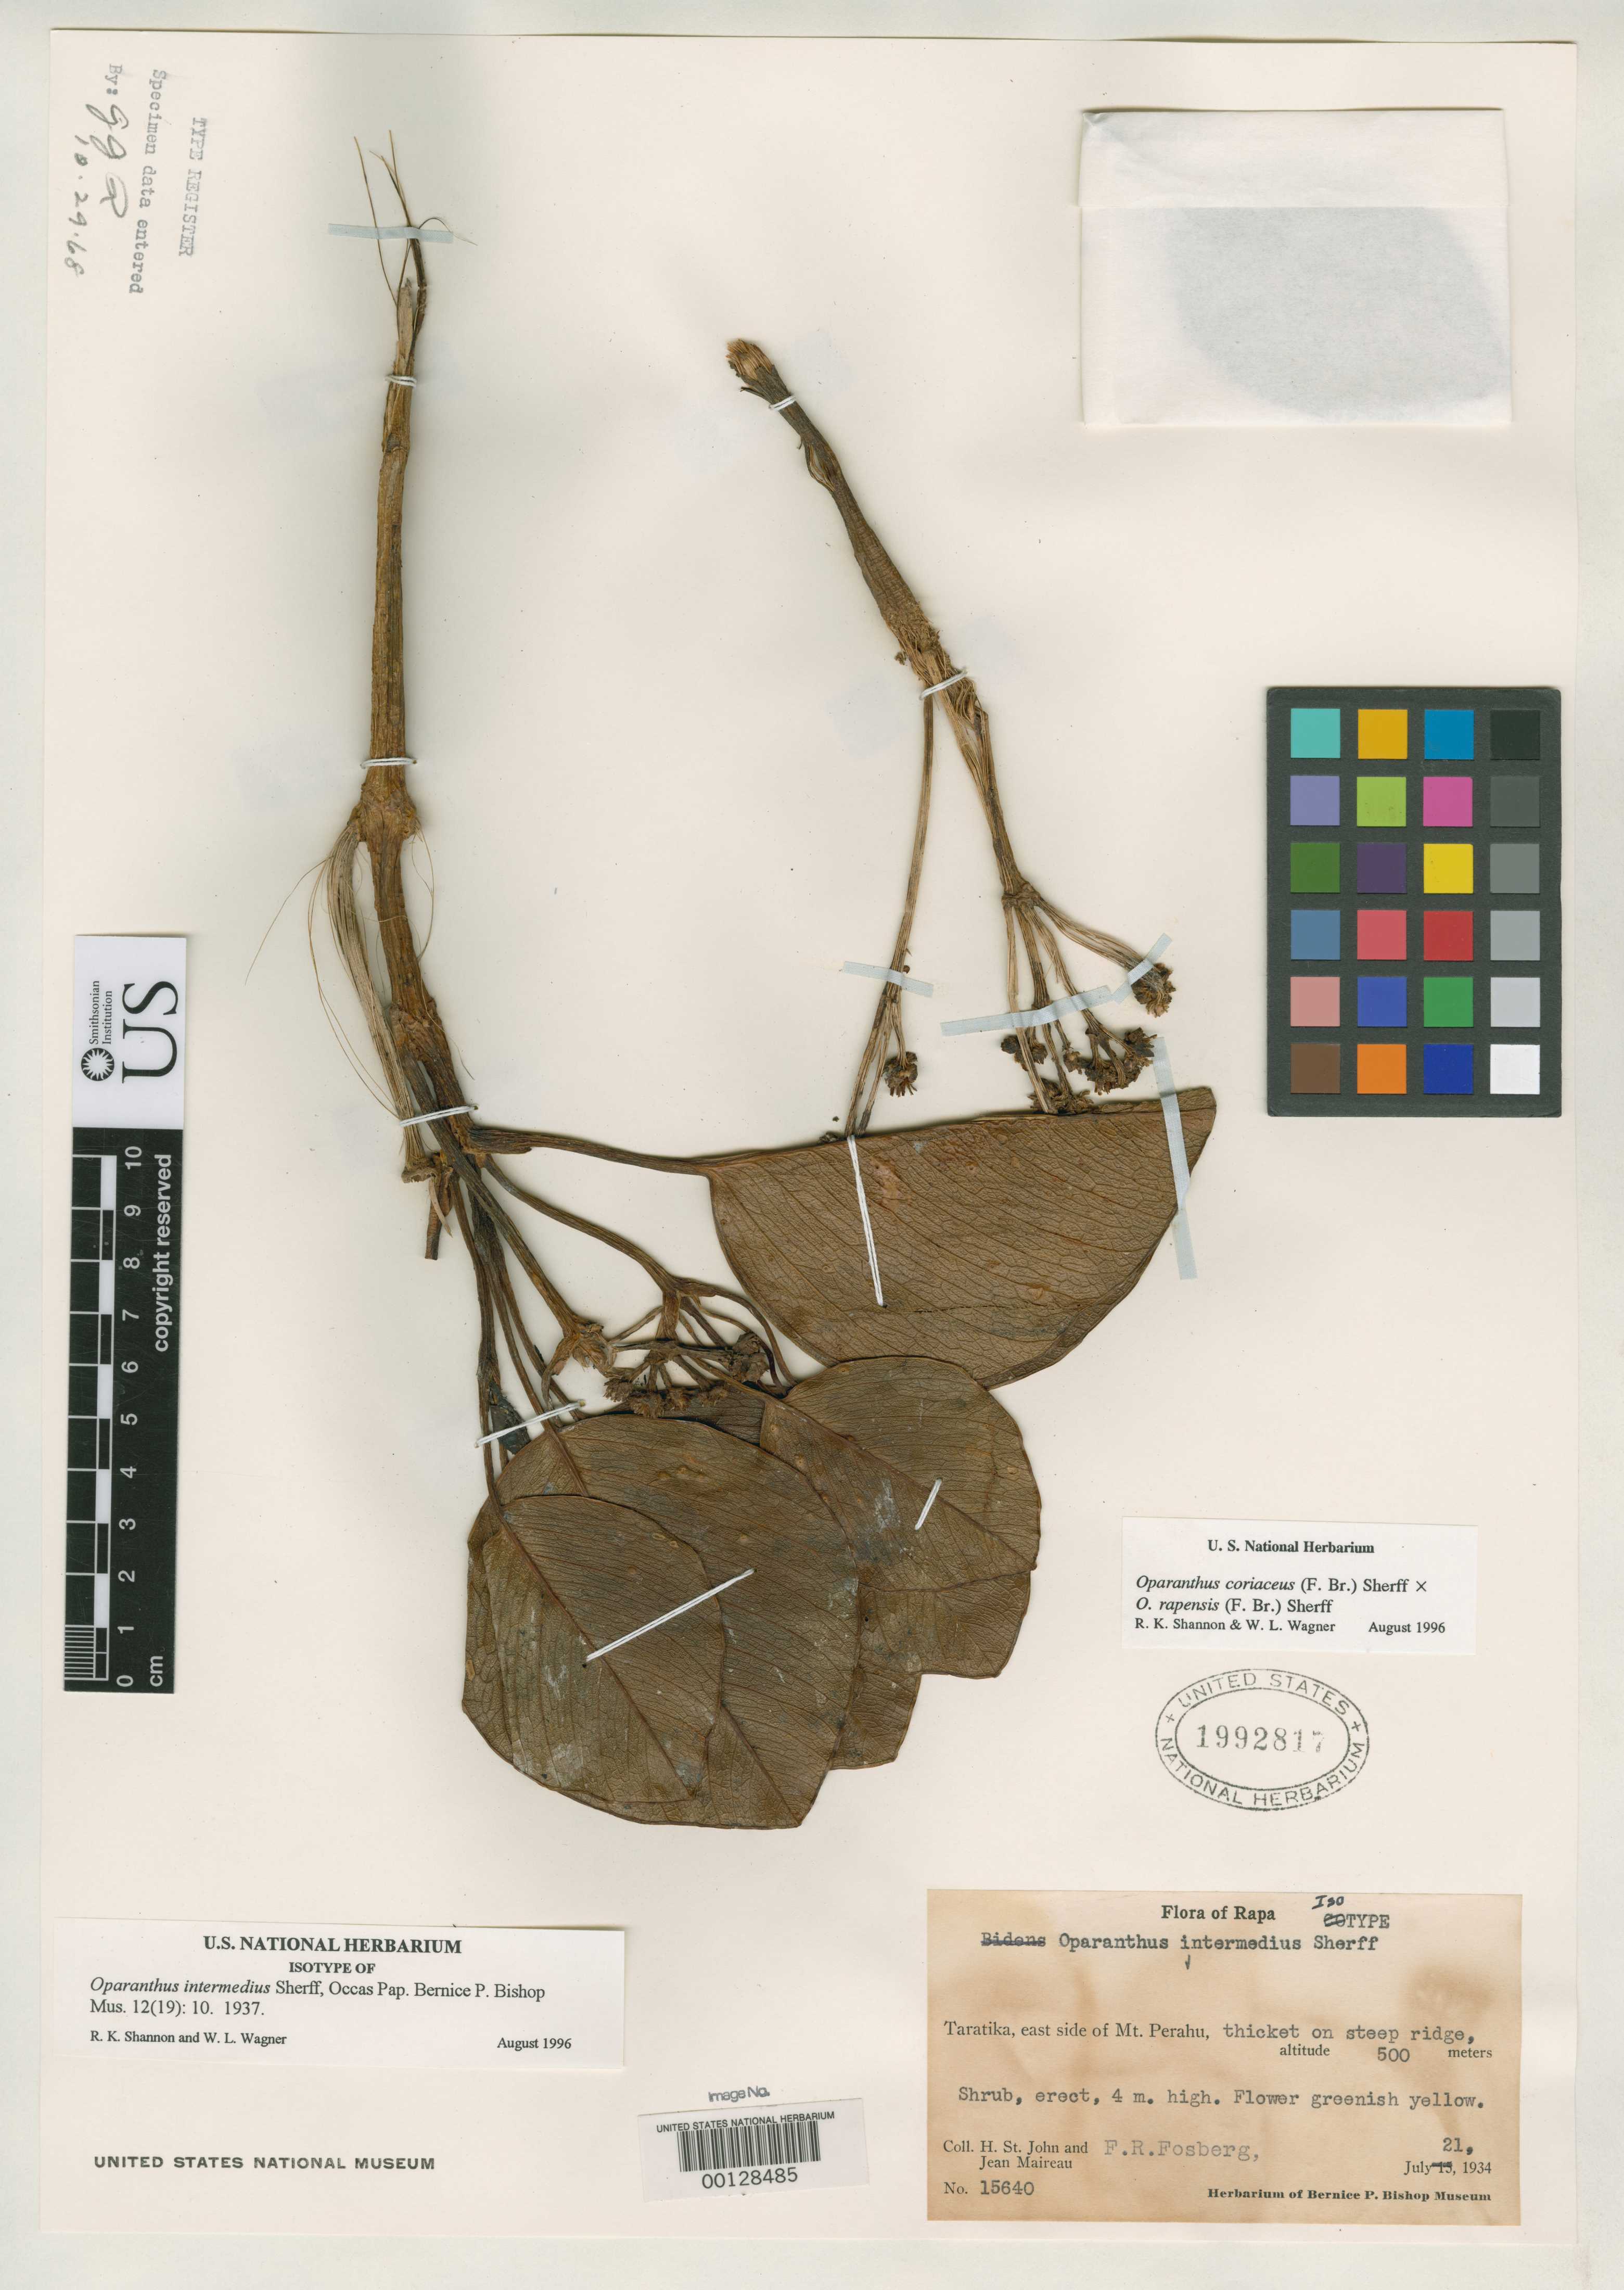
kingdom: Plantae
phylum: Tracheophyta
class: Magnoliopsida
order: Asterales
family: Asteraceae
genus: Oparanthus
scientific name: Oparanthus intermedius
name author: Sherff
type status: Isotype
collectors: H. St. John, F. R. Fosberg & J. Maireau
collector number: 15640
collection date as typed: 21 Jul 1934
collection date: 1934-07-21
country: French Polynesia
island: Rapa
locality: Taratika, E side of Mt. Perahu. [Tubuai Is.]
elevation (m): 500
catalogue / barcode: US 1992817